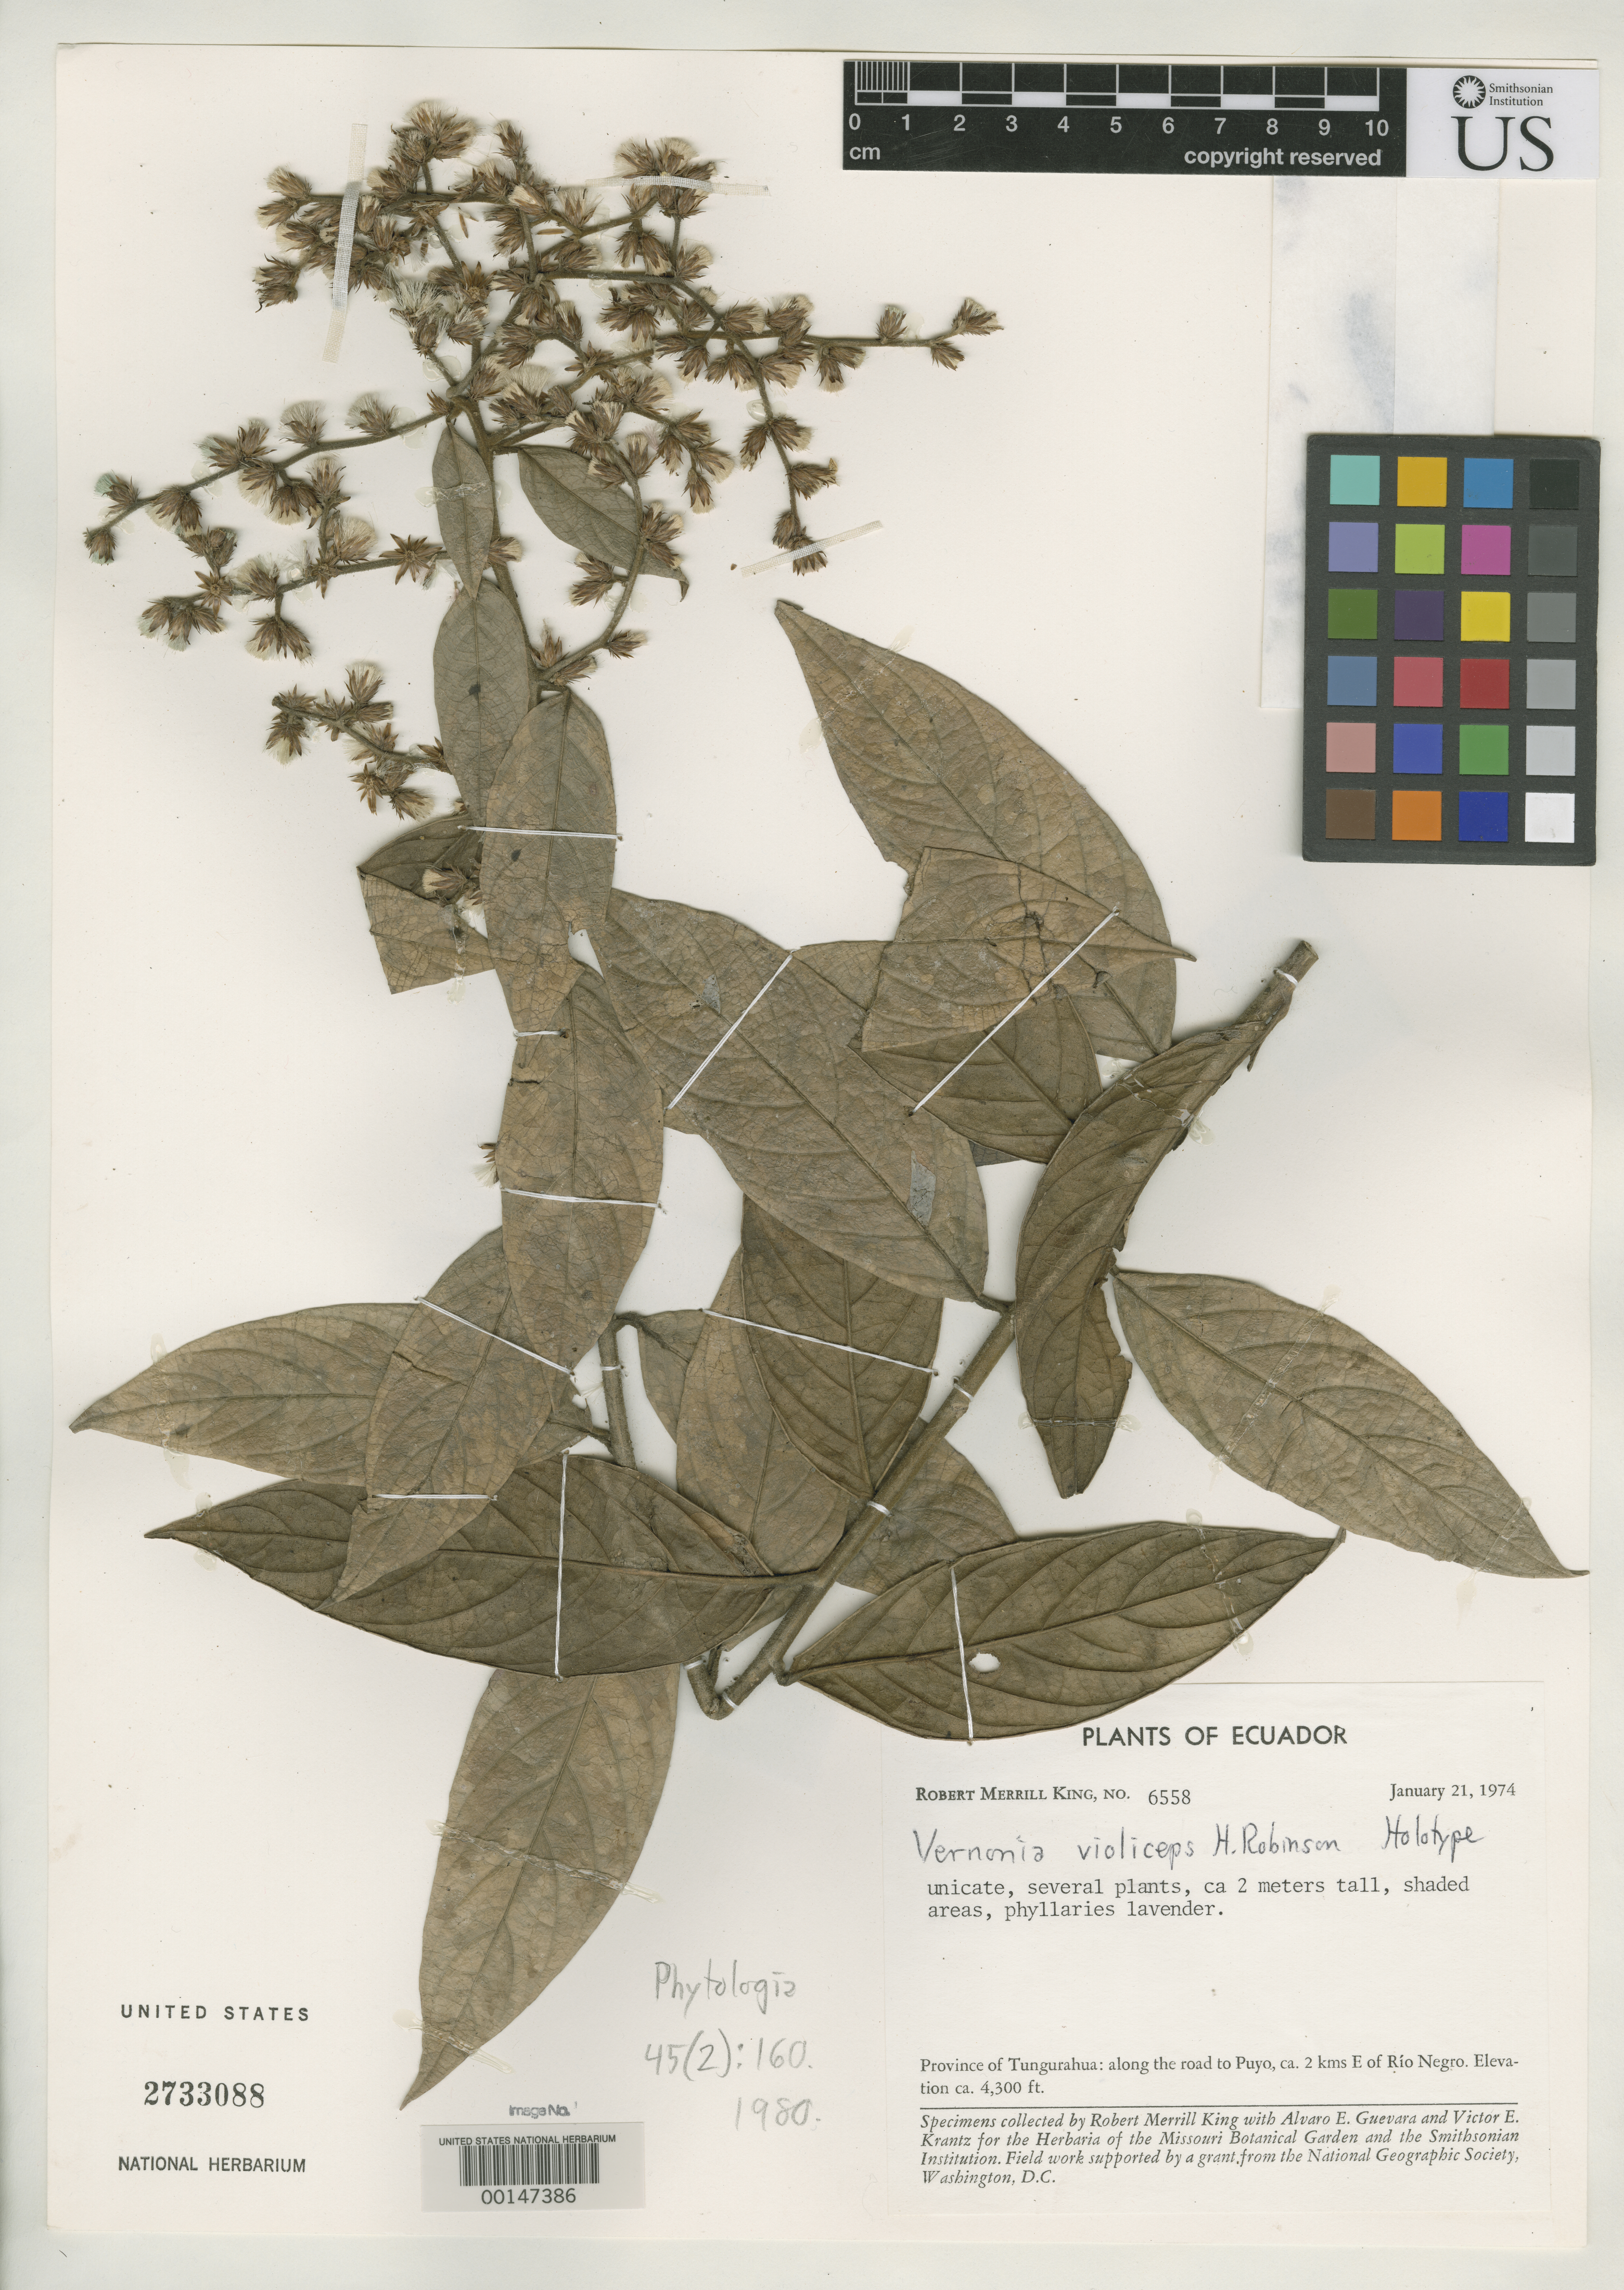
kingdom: Plantae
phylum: Tracheophyta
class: Magnoliopsida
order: Asterales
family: Asteraceae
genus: Vernonia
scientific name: Vernonia violiceps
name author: H. Rob.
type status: Holotype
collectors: R. M. King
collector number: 6558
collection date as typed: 21 Jan 1974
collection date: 1974-01-21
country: Ecuador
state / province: Tungurahua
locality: Along road to Puyo, E of Rio Negro; alt. ca. 4300 ft.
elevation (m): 1311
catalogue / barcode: US 2733088